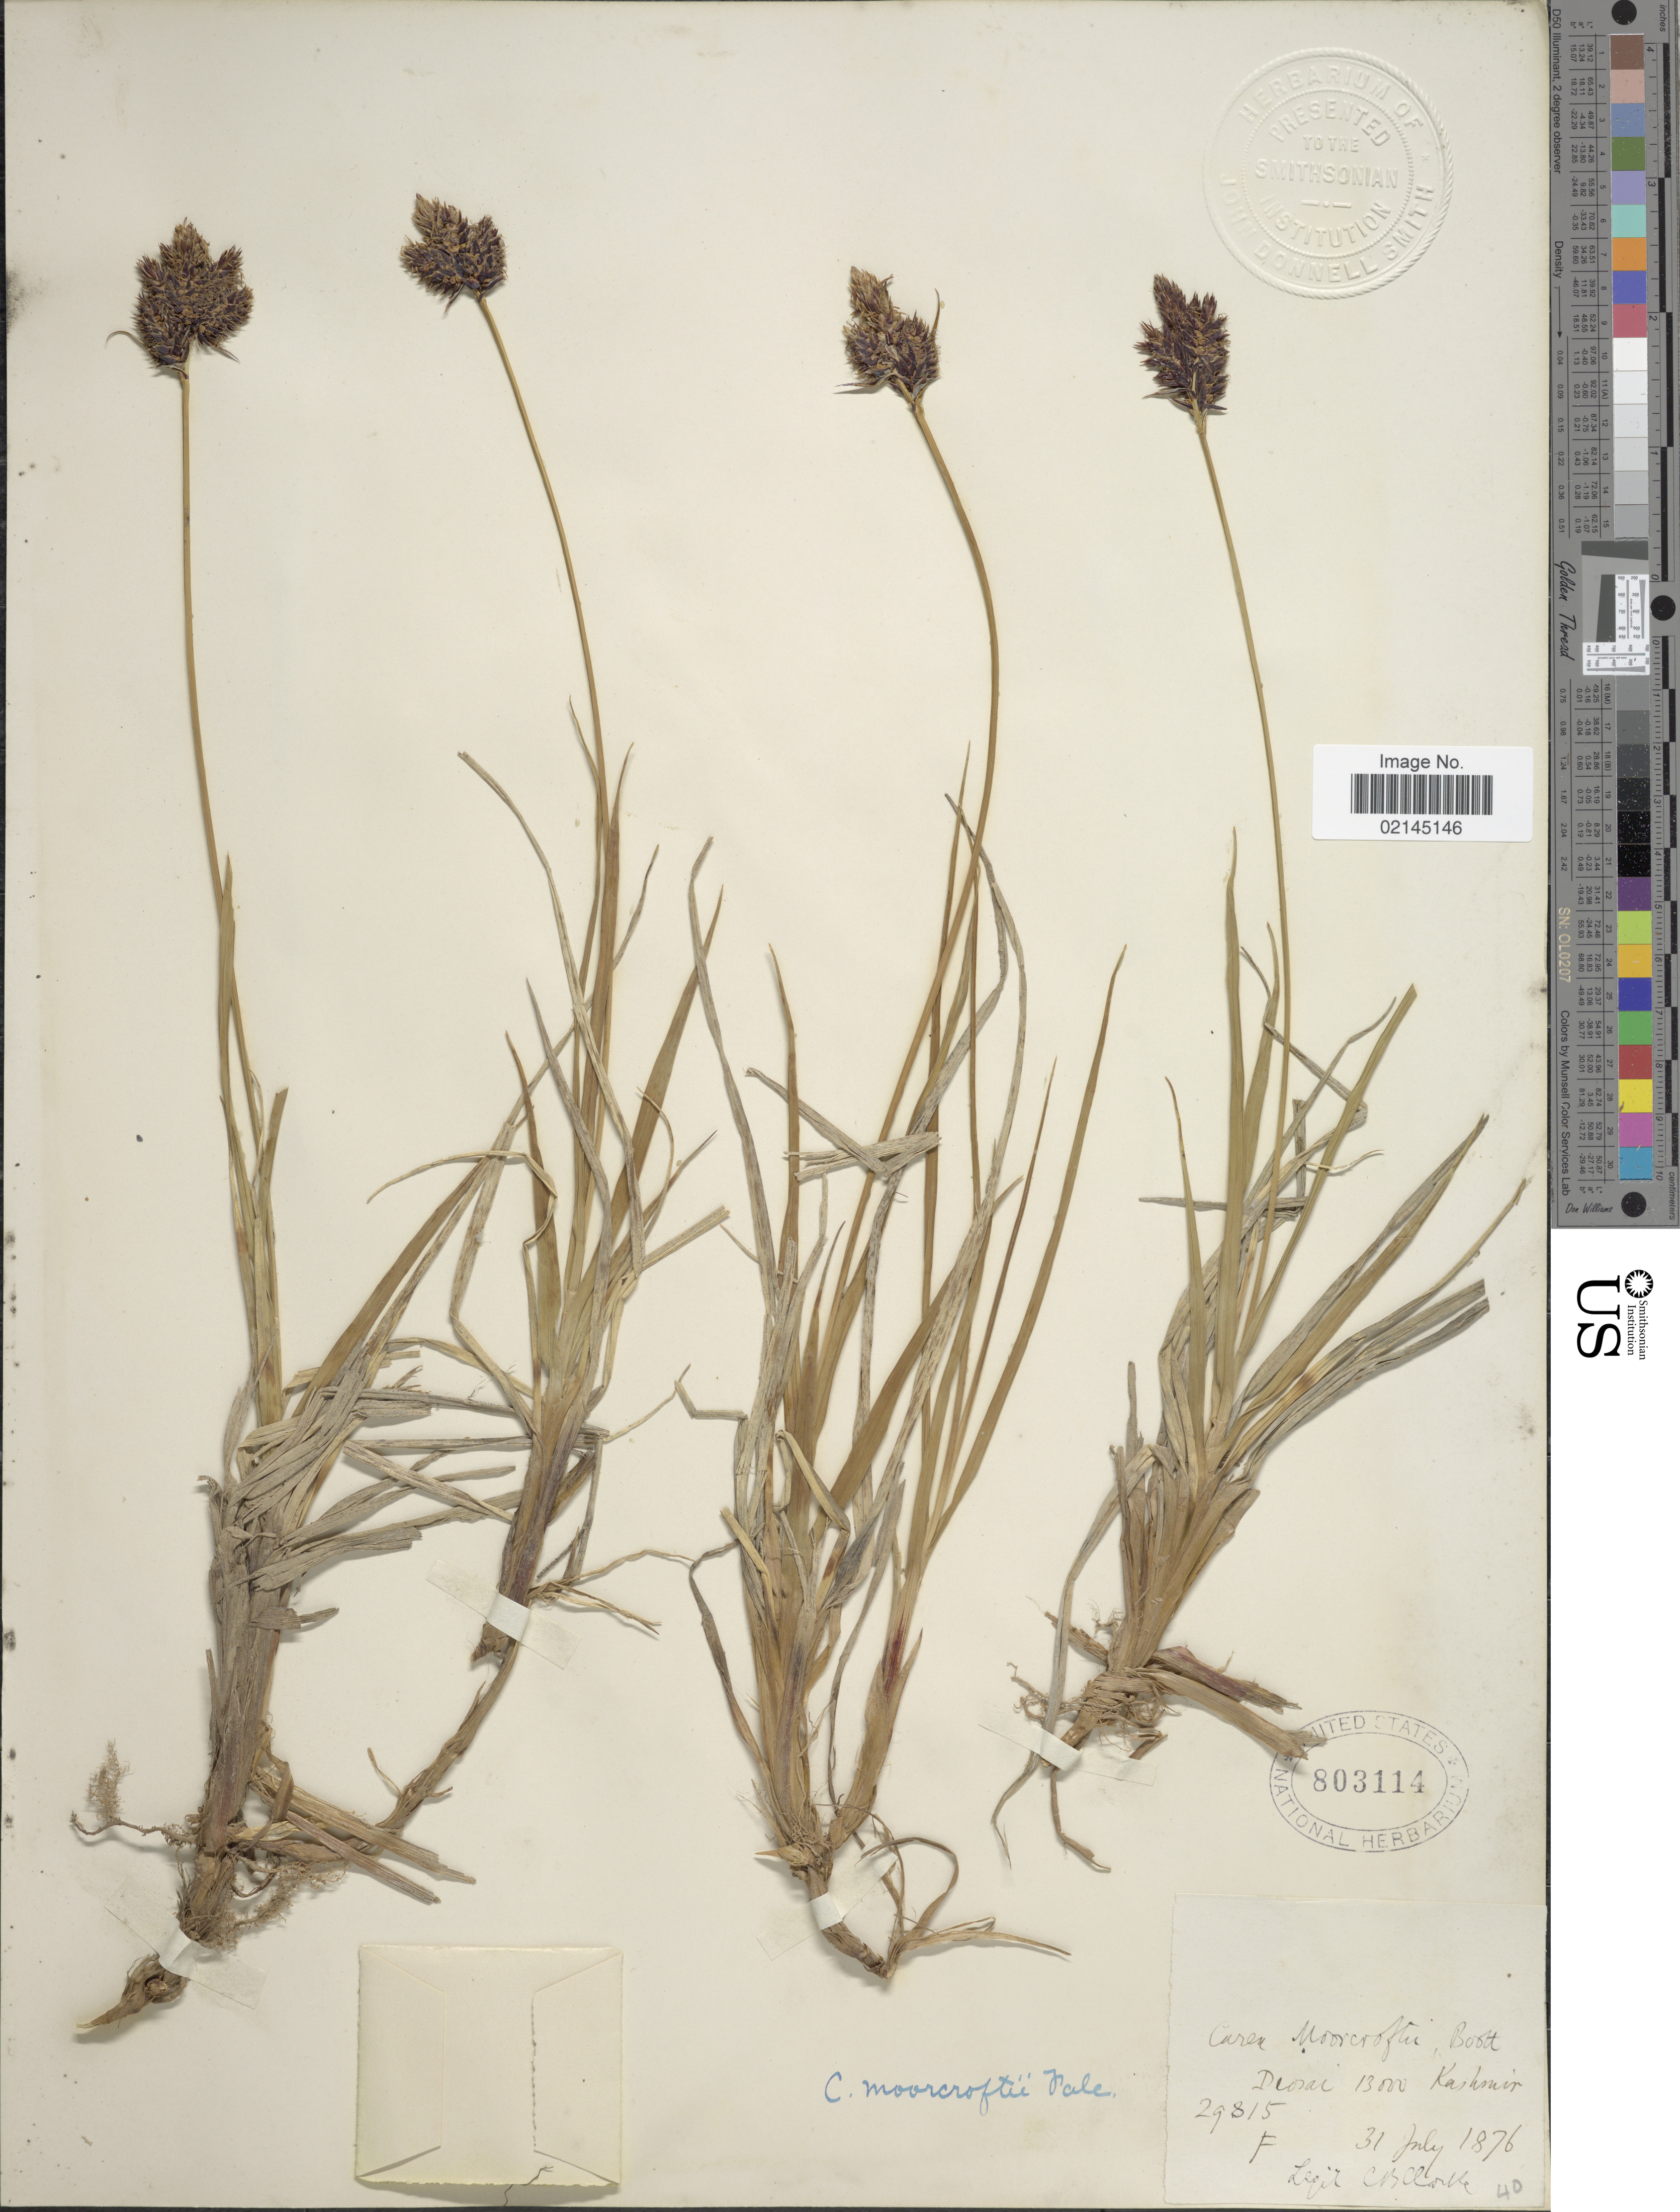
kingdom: Plantae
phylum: Tracheophyta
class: Liliopsida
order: Poales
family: Cyperaceae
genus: Carex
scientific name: Carex melanantha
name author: C.A. Mey.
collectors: C. B. Clarke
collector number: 29815F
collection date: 1876-07-31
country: India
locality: Kashmir, Deosai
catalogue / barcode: US 803114